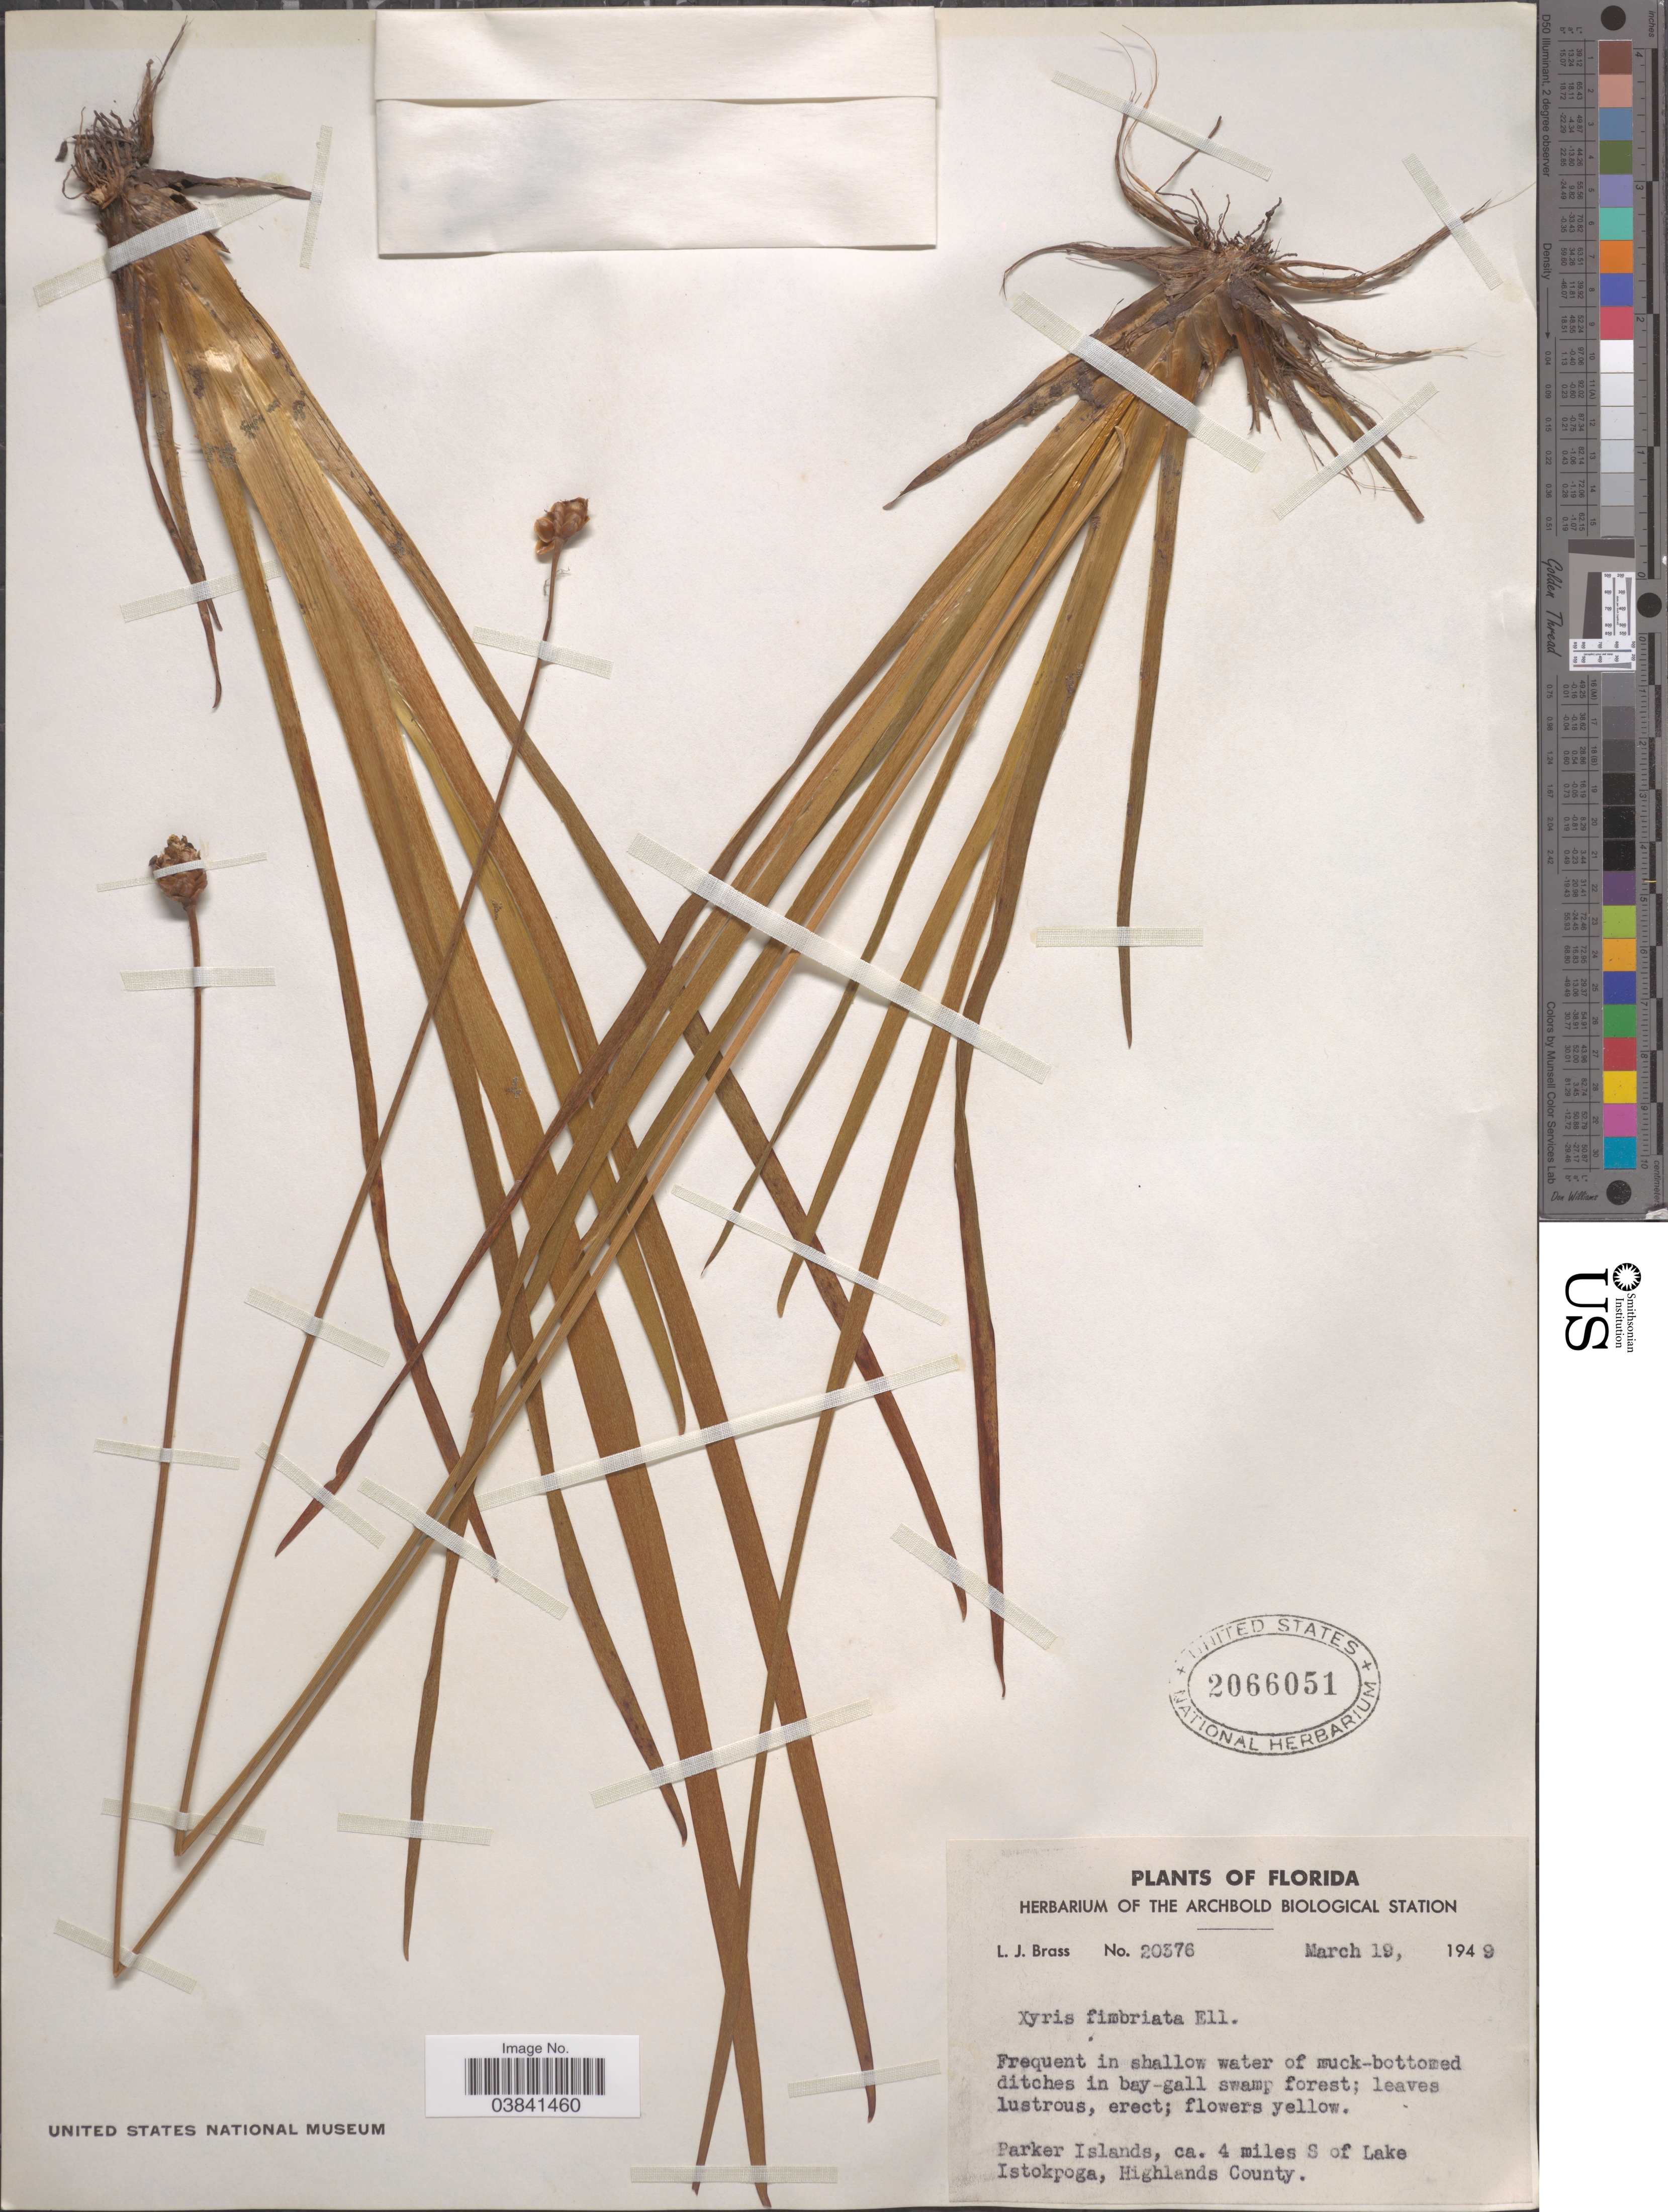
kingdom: Plantae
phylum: Tracheophyta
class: Liliopsida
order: Poales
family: Xyridaceae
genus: Xyris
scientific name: Xyris fimbriata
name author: Elliott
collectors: L. J. Brass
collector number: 20376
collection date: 1949-03-19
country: United States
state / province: Florida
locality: Parker Islands, ca. 4 miles S of Lake Istokpoga, Highlands County.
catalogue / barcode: US 2066051